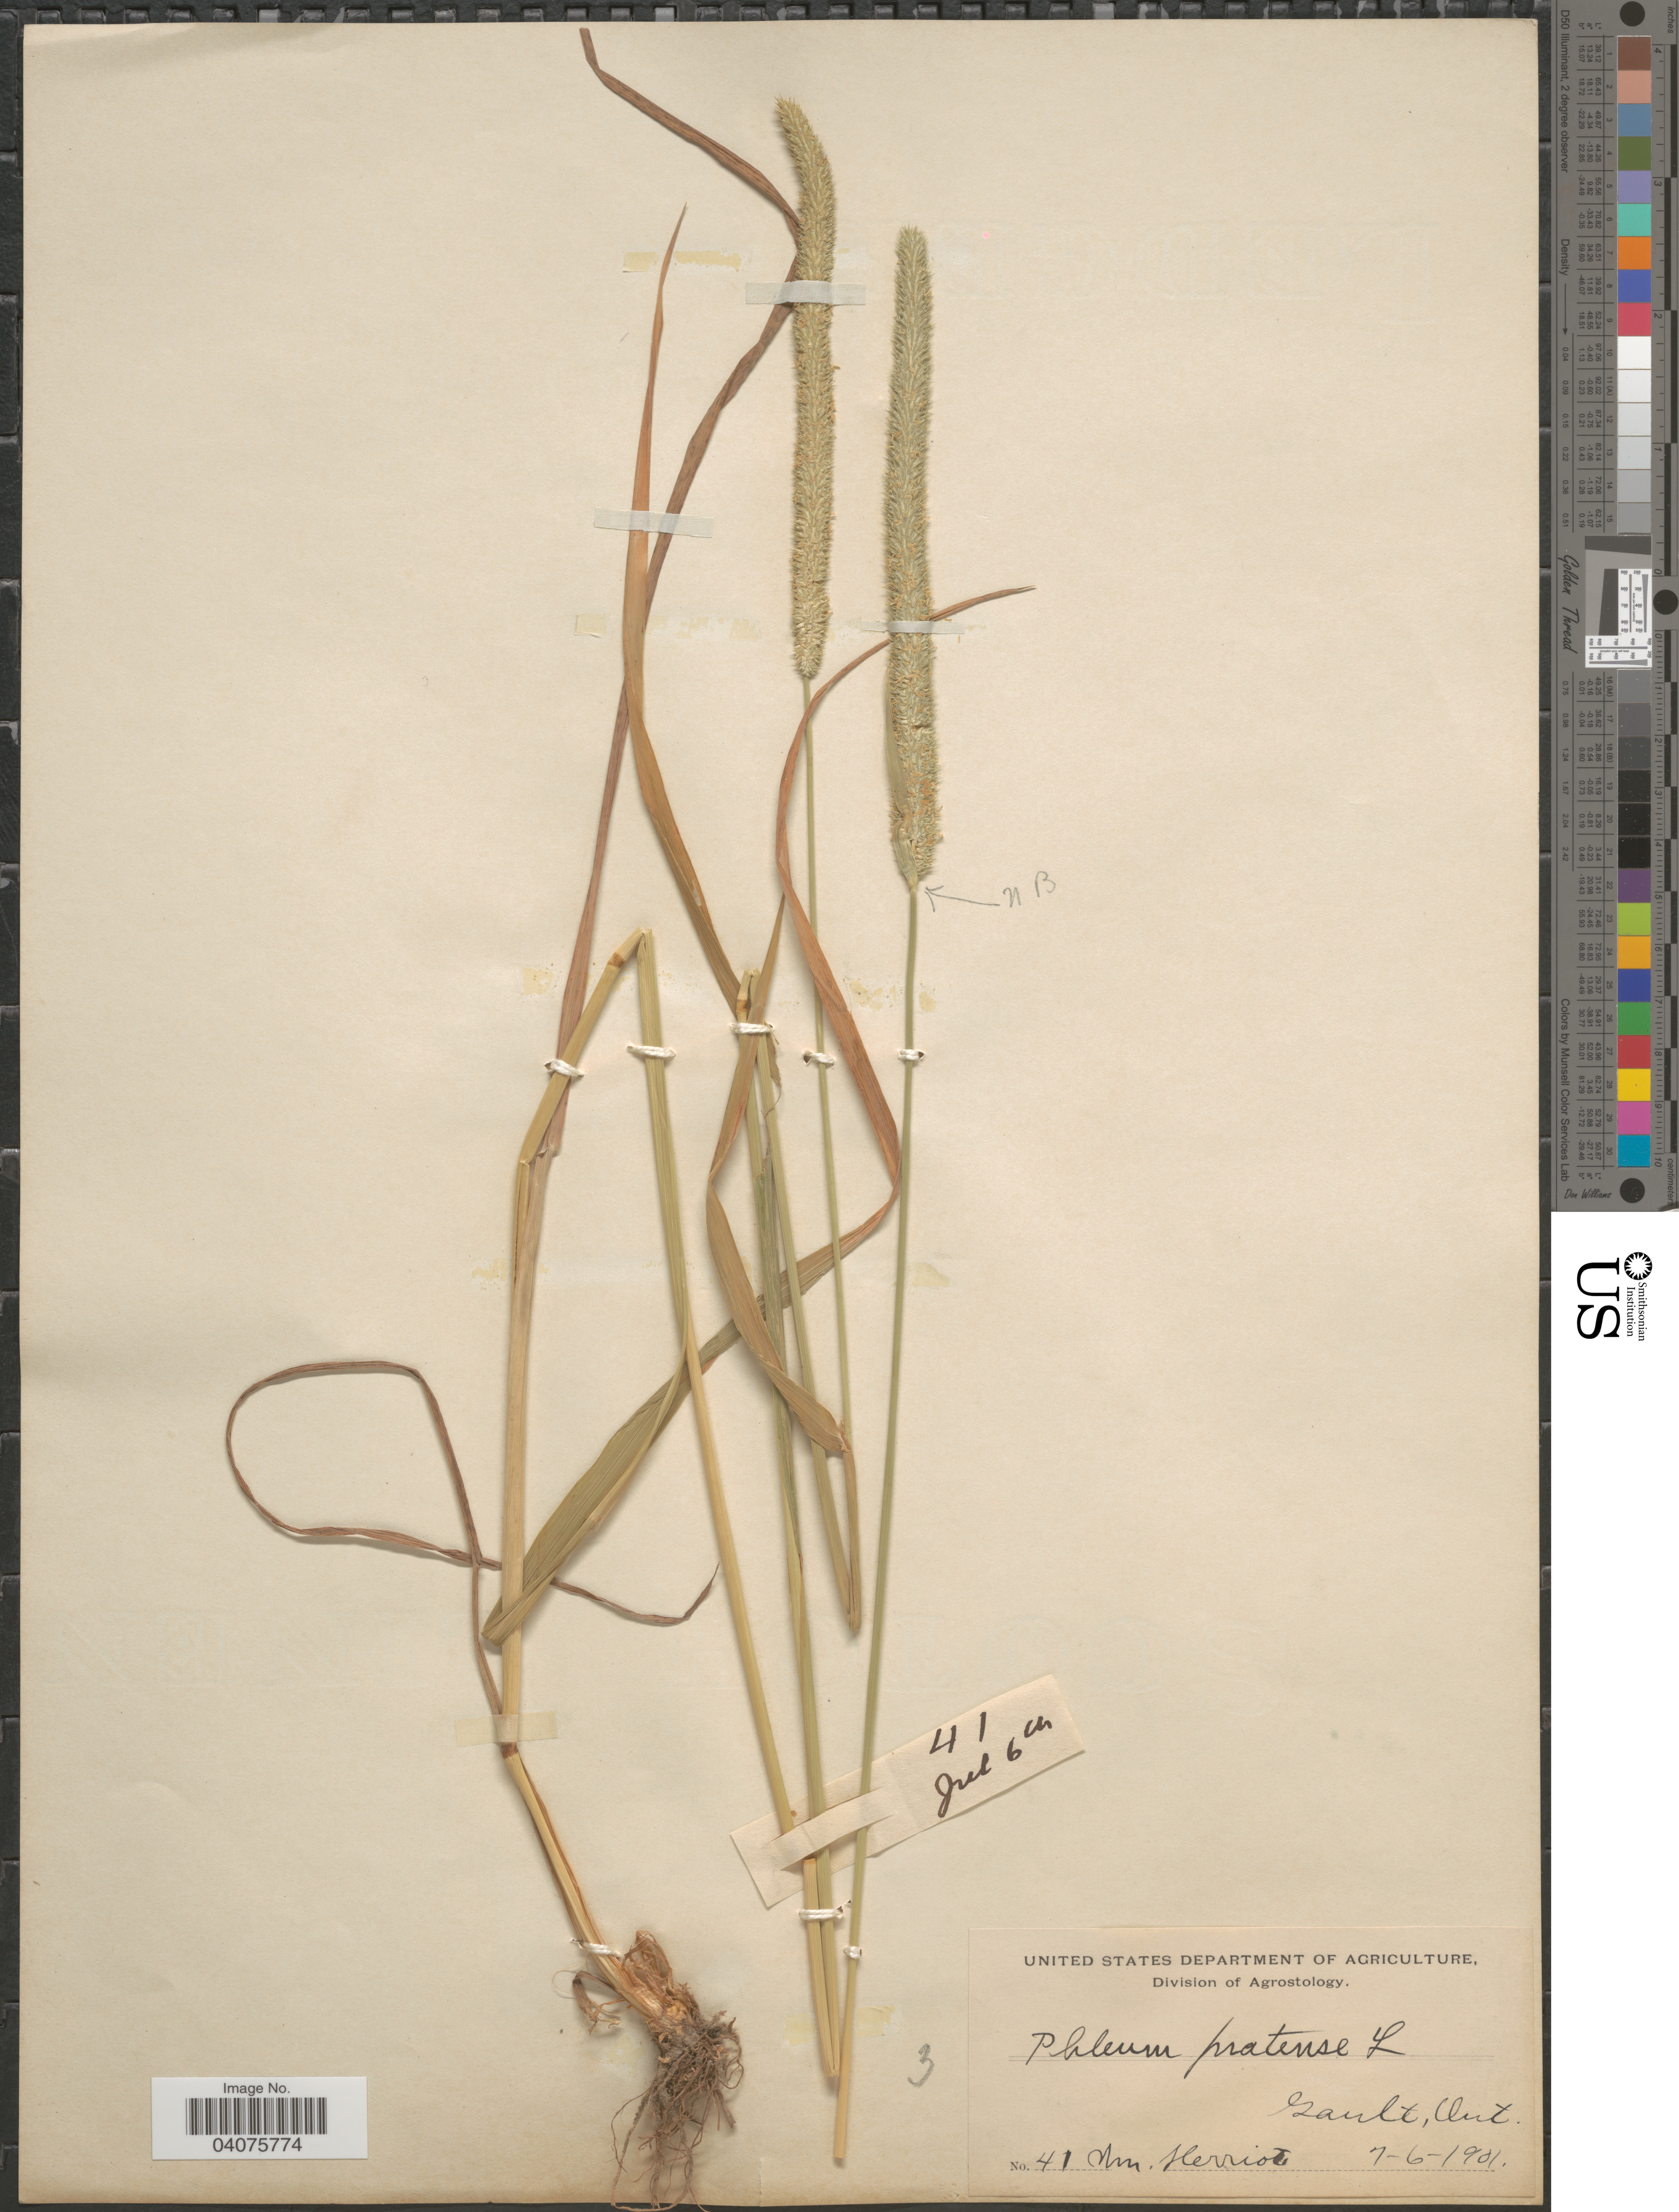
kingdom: Plantae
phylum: Tracheophyta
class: Liliopsida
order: Poales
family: Poaceae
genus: Phleum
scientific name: Phleum pratense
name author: L.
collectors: W. Herriot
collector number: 41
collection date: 1901-07-06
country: Canada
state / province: Ontario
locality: Gault.